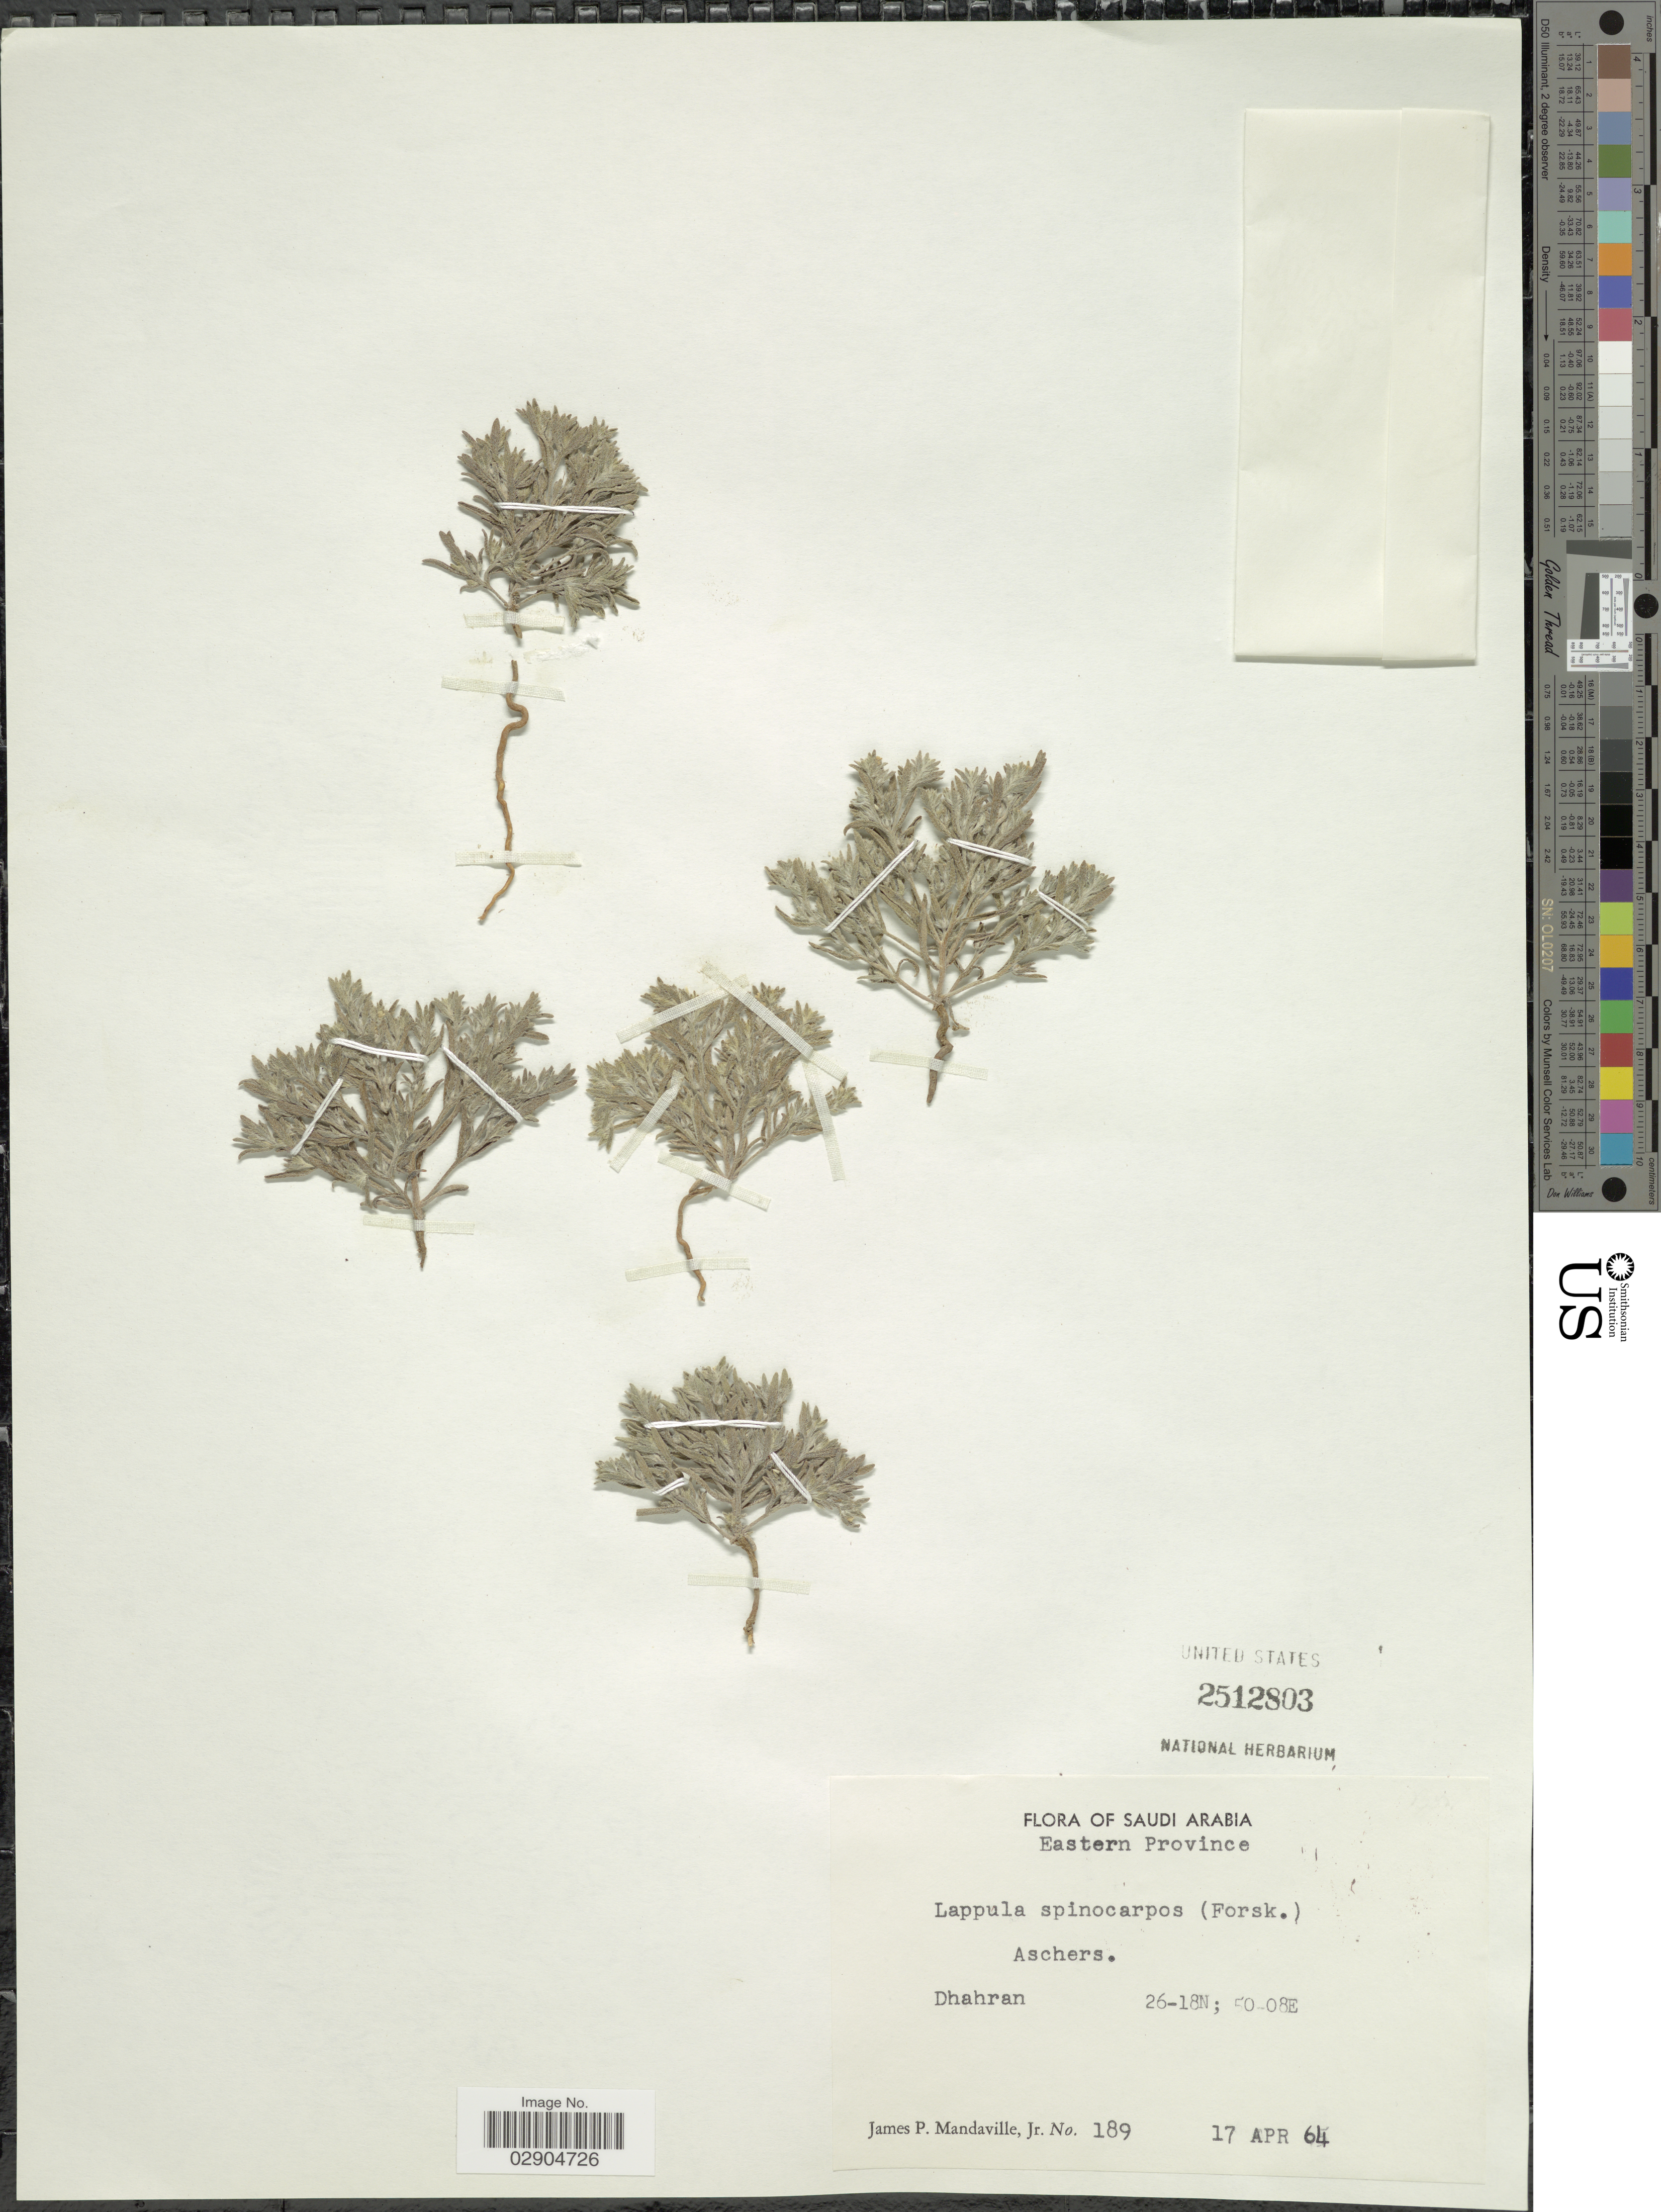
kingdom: Plantae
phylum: Tracheophyta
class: Magnoliopsida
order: Boraginales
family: Boraginaceae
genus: Lappula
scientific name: Lappula spinocarpos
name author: (Forssk.) Asch. ex Kuntze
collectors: J. Mandaville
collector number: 189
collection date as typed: Transcribed d/m/y: 17/4/64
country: Saudi Arabia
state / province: Ash Sharqiyah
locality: Eastern Province. Dhahran.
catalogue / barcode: US 2512803